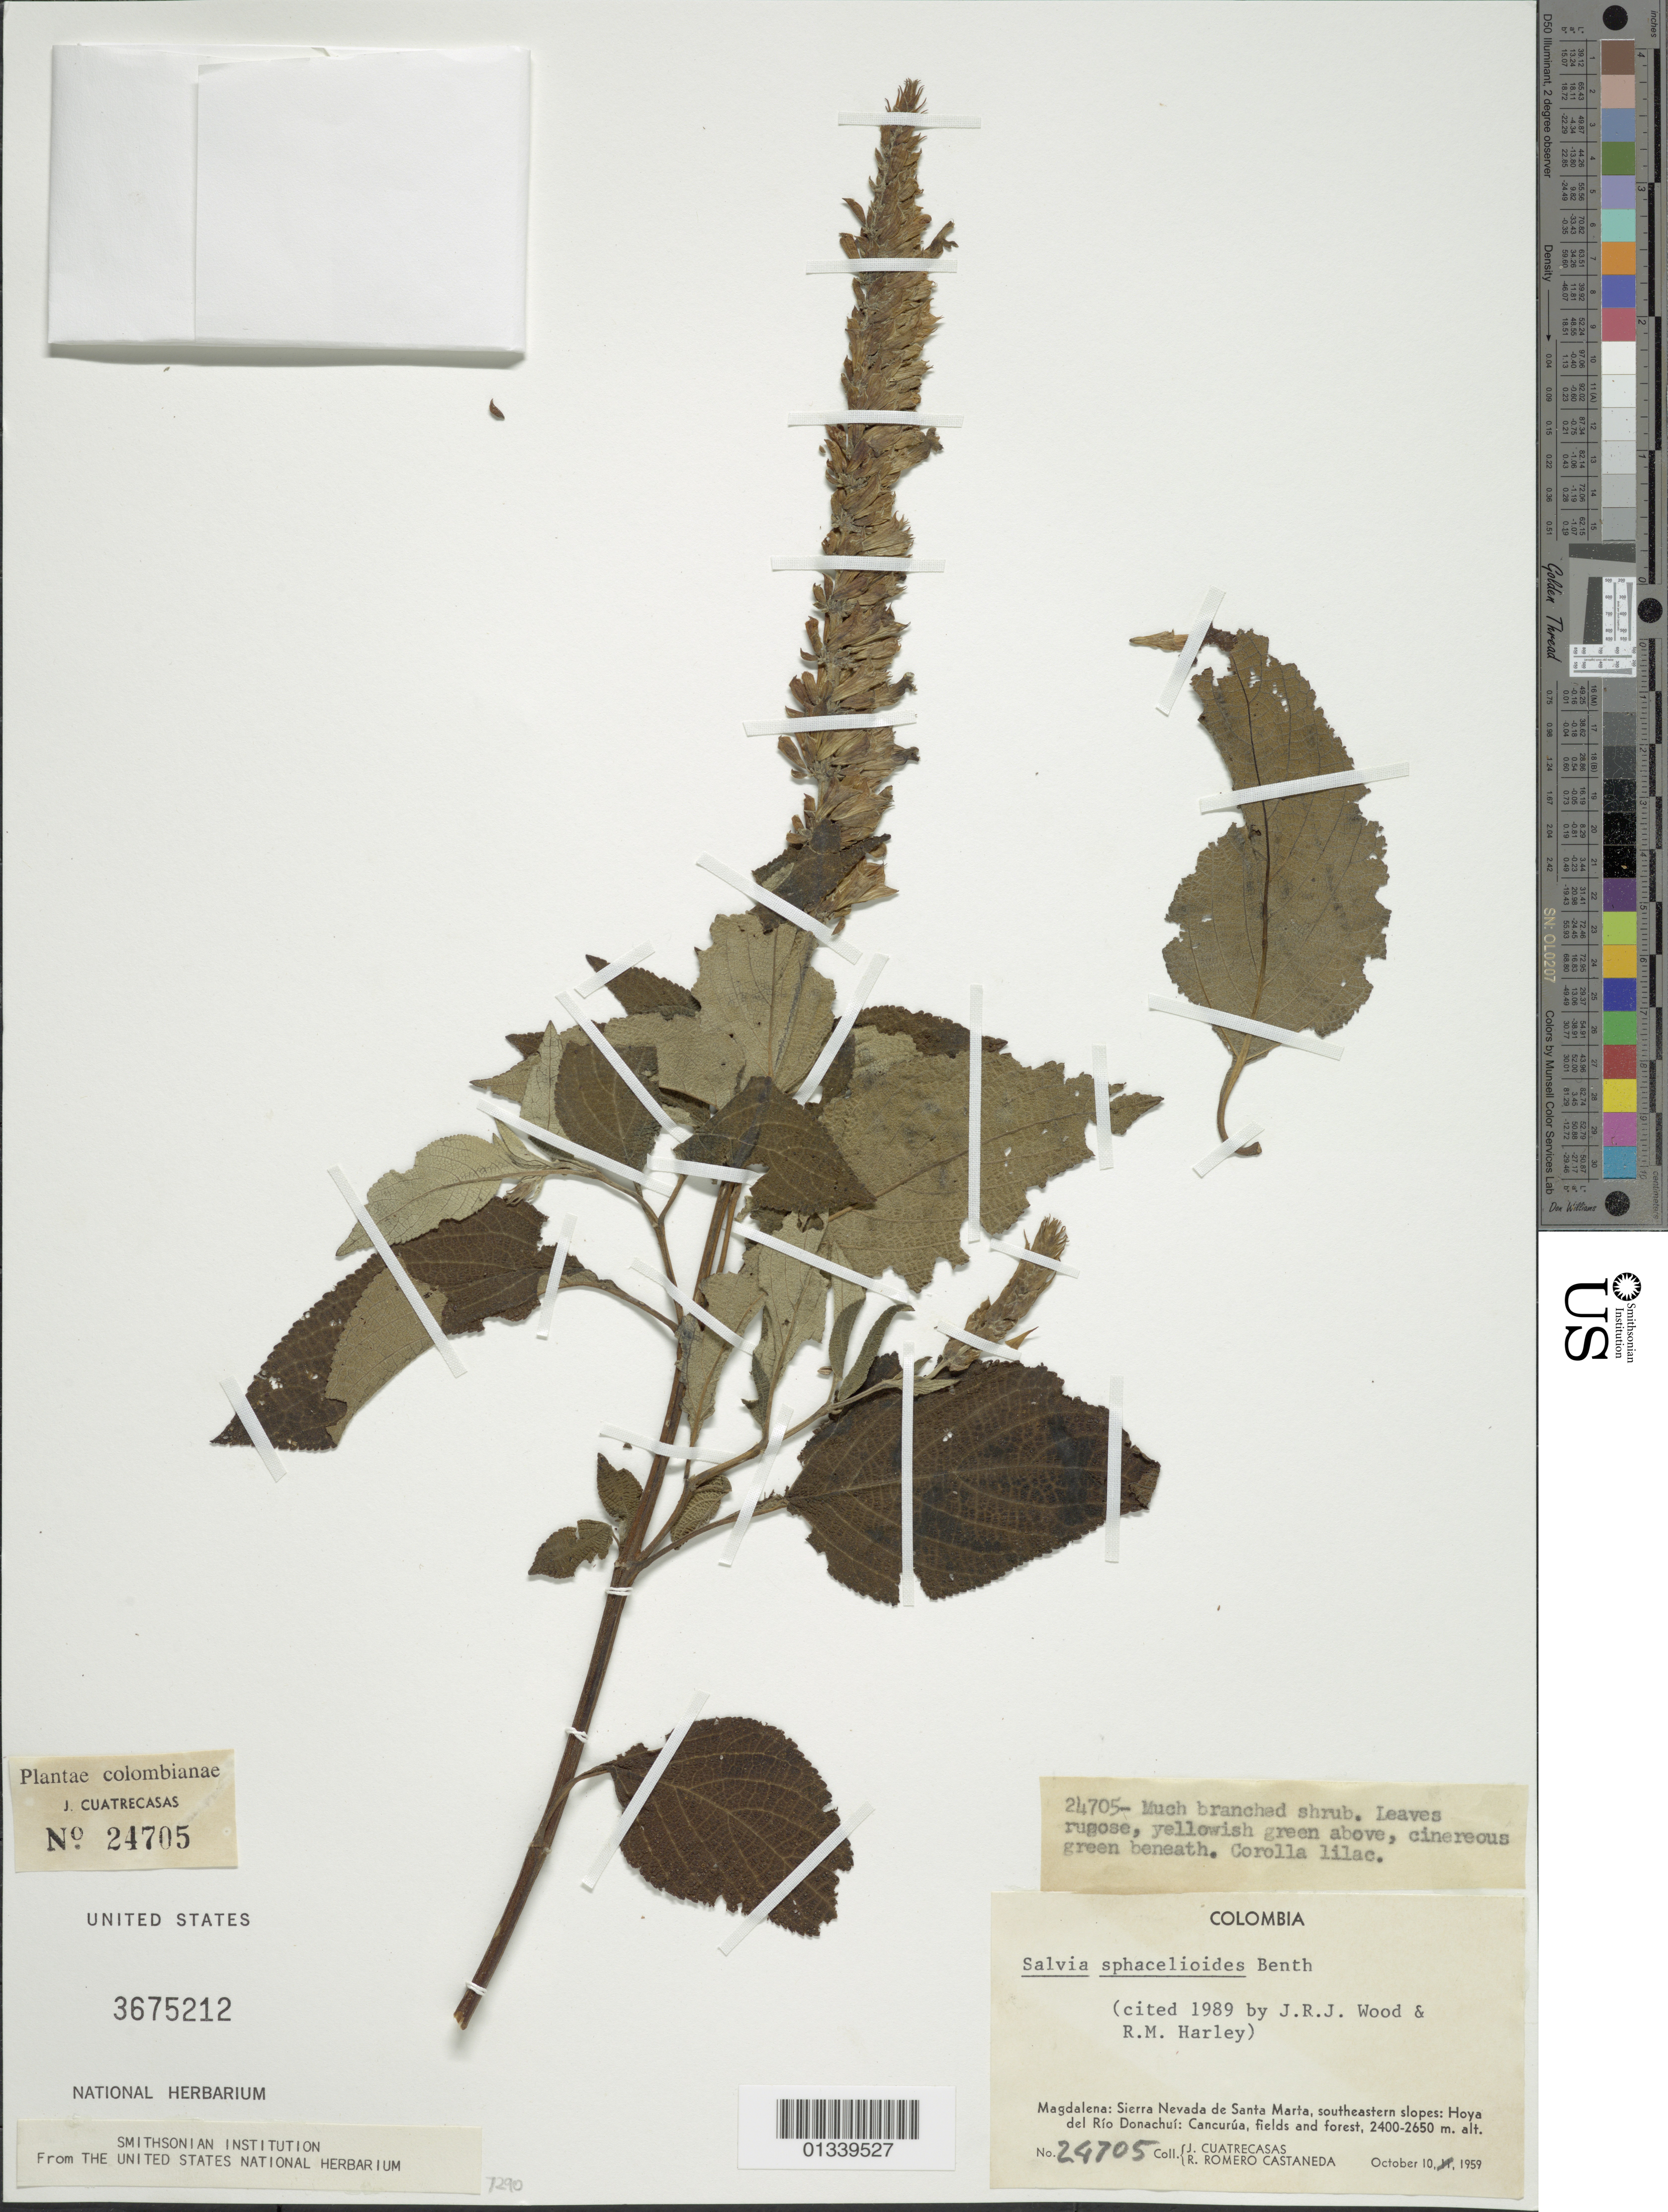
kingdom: Plantae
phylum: Tracheophyta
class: Magnoliopsida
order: Lamiales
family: Lamiaceae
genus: Salvia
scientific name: Salvia sphacelioides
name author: Benth.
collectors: J. Cuatrecasas & R. Romero Castañeda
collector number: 24705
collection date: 1959-10-10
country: Colombia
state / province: Magdalena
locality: Sierra Nevada de Santa Marta, southeastern slopes. Hoya del Rio Donachui: Cancurua.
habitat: Fields and forests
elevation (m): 2400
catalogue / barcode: US 3675212